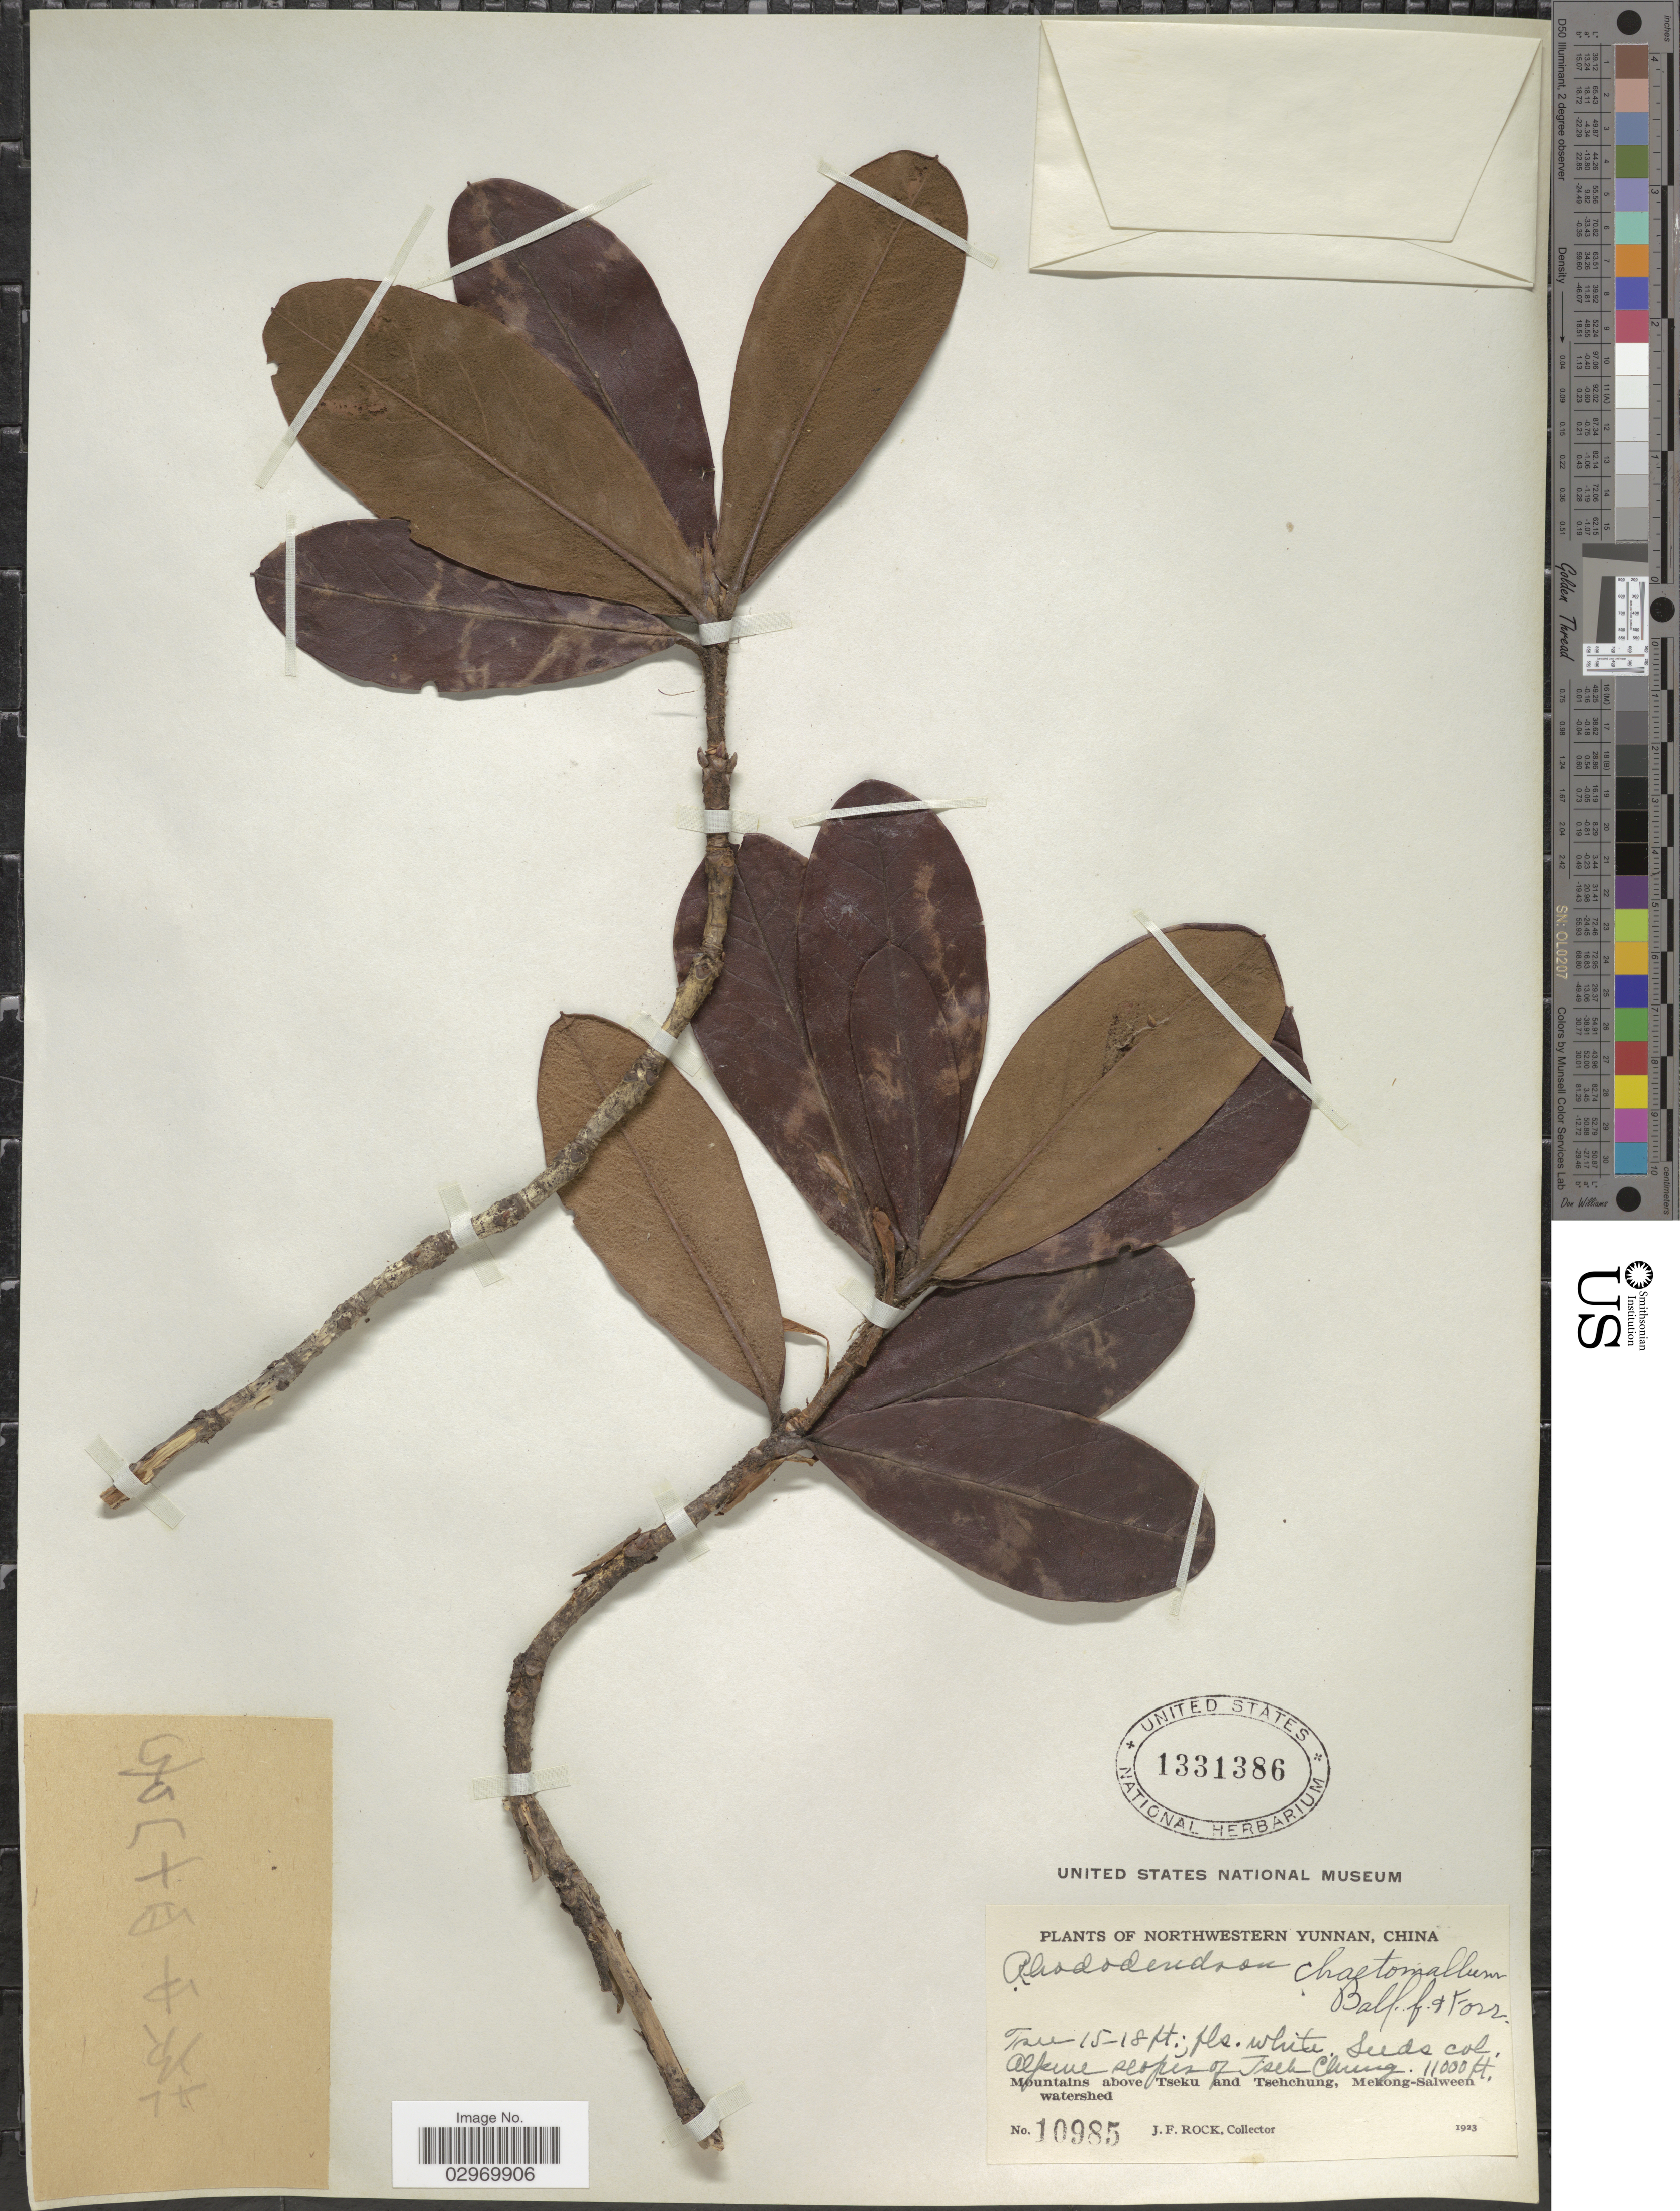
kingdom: Plantae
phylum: Tracheophyta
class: Magnoliopsida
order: Ericales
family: Ericaceae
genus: Rhododendron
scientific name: Rhododendron chaetomallum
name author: Balf. f. & Forrest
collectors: J. Rock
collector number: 10985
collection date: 1923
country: China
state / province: Yunnan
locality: Northwestern Yunnan, Alpine slopes of Tseh Chung, Mountains above Tseku and Tsehchung, Mekong-Salween watershed.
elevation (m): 3353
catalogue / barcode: US 1331386